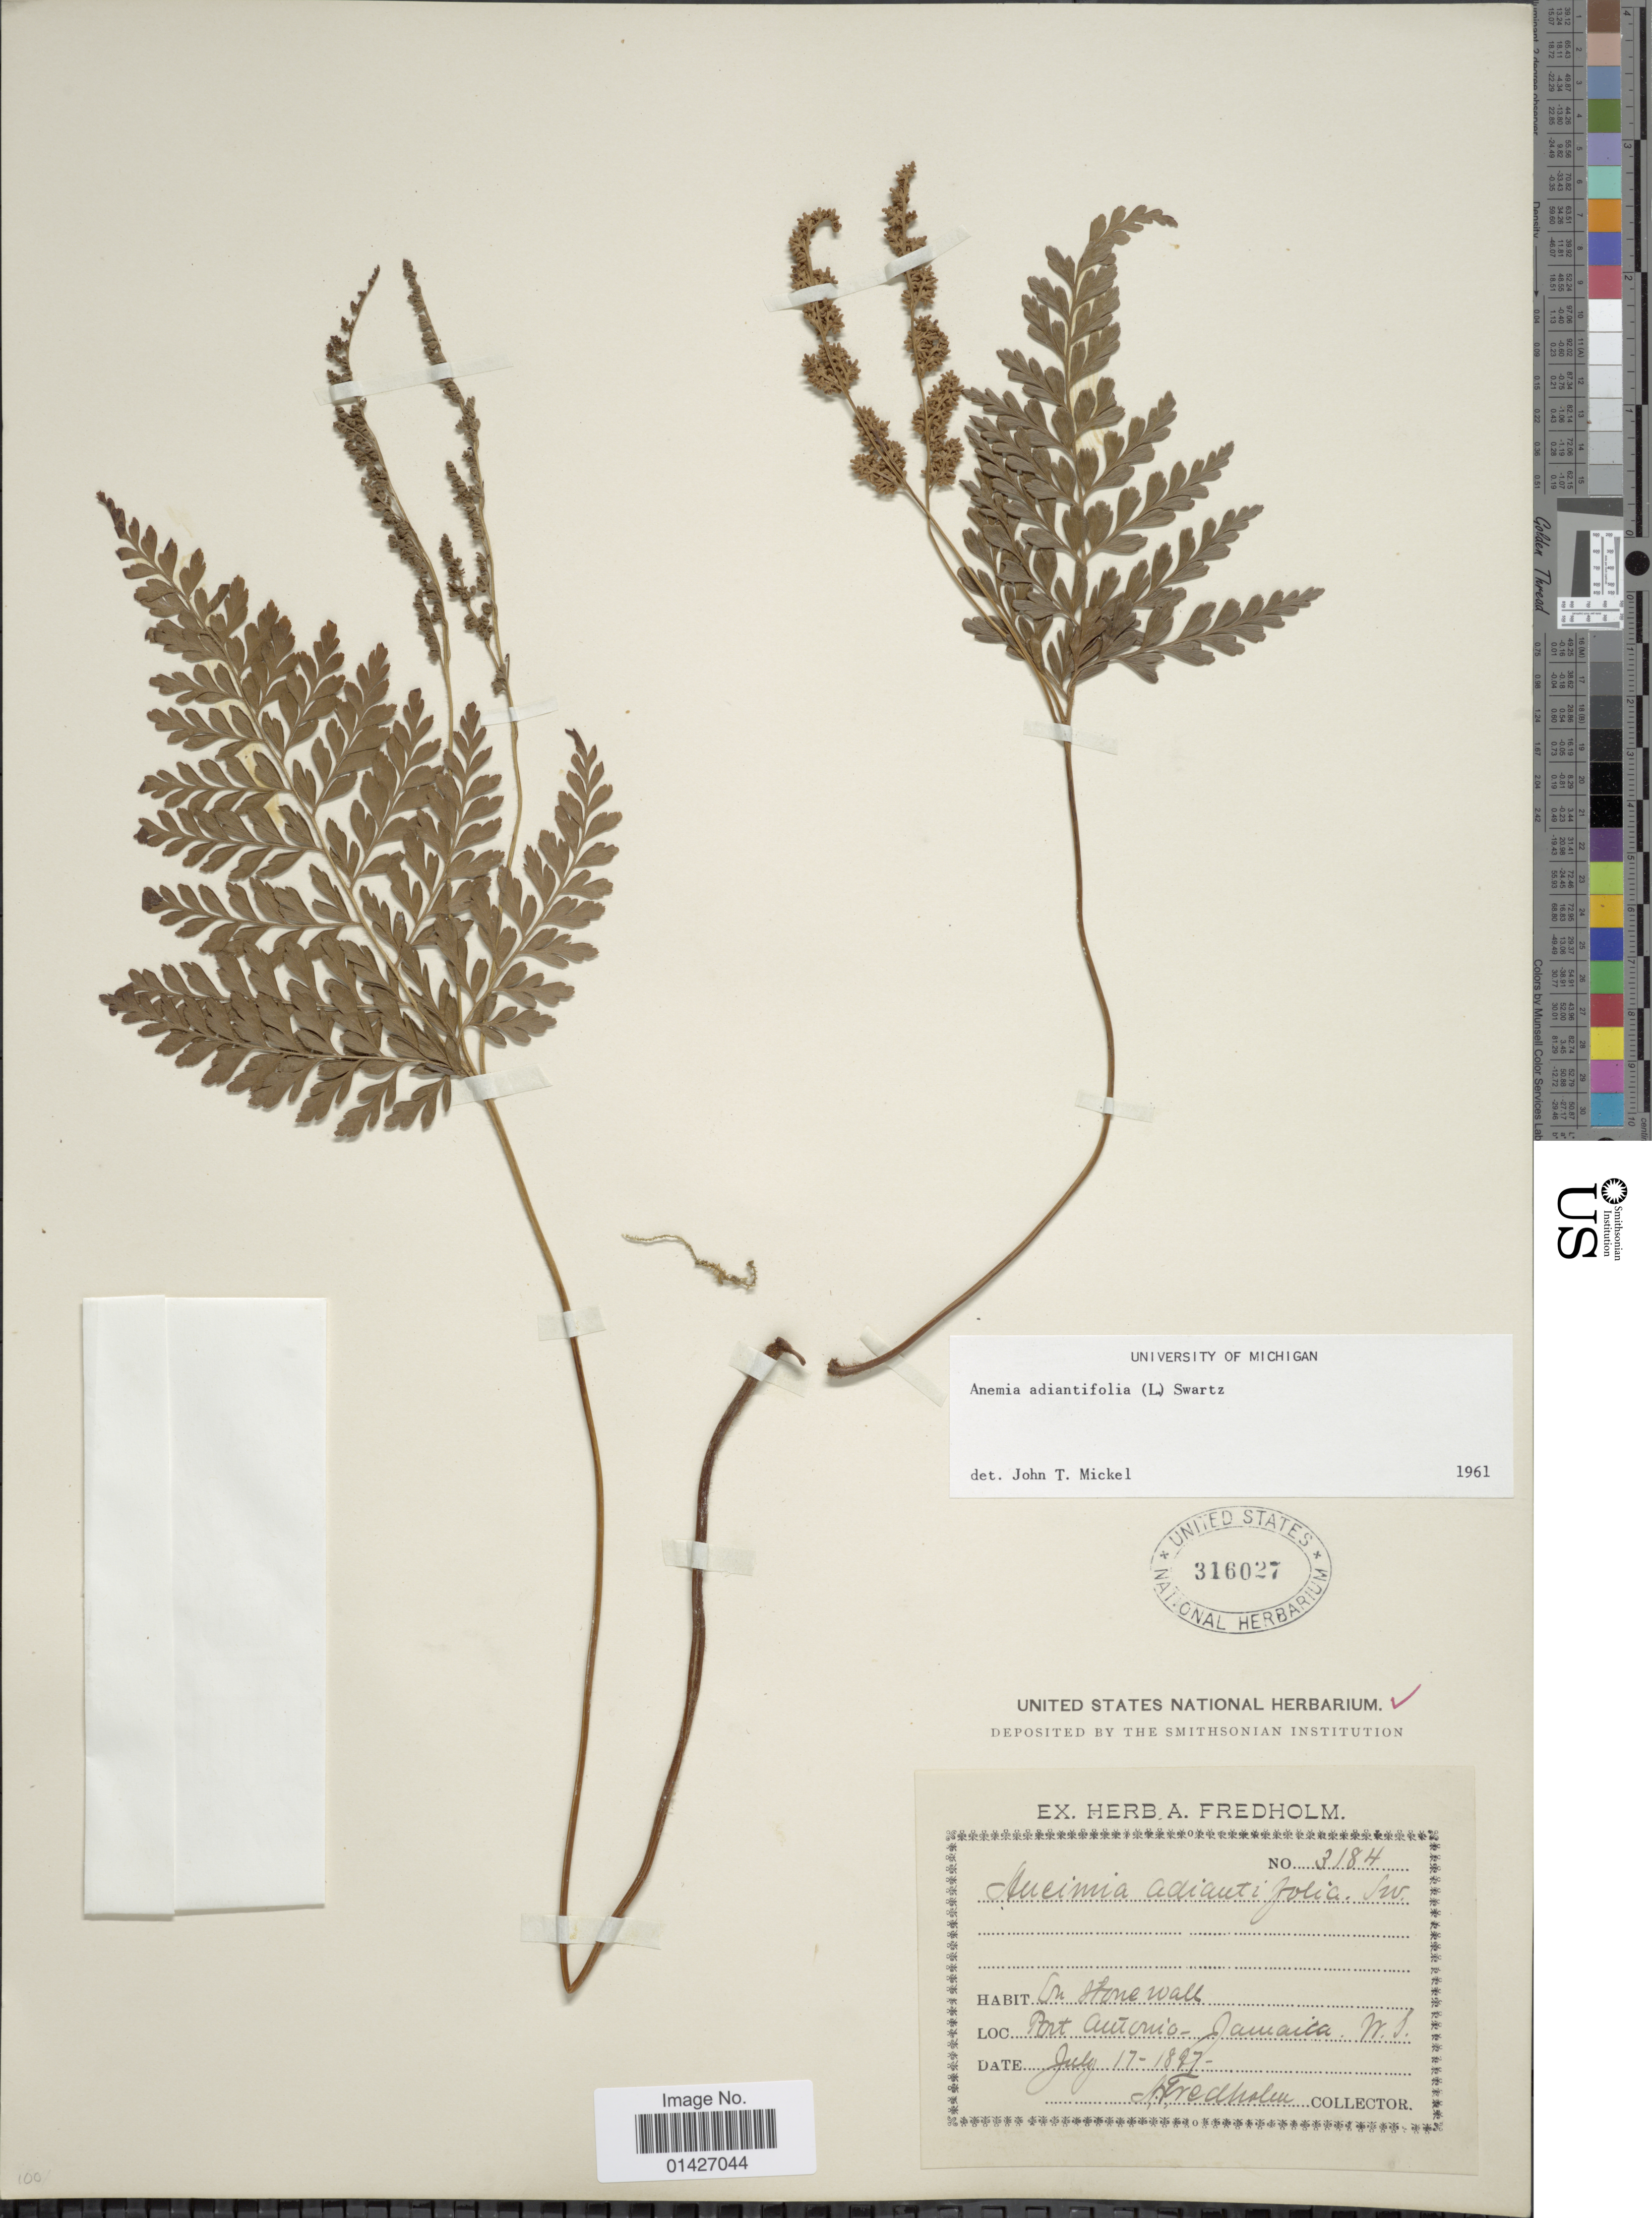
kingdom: Plantae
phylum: Tracheophyta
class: Polypodiopsida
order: Schizaeales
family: Anemiaceae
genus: Anemia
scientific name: Anemia adiantifolia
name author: (L.) Sw.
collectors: A. Fredholm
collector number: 3184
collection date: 1827-07-17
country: Jamaica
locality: Port Antonio- W.I.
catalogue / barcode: US 316027